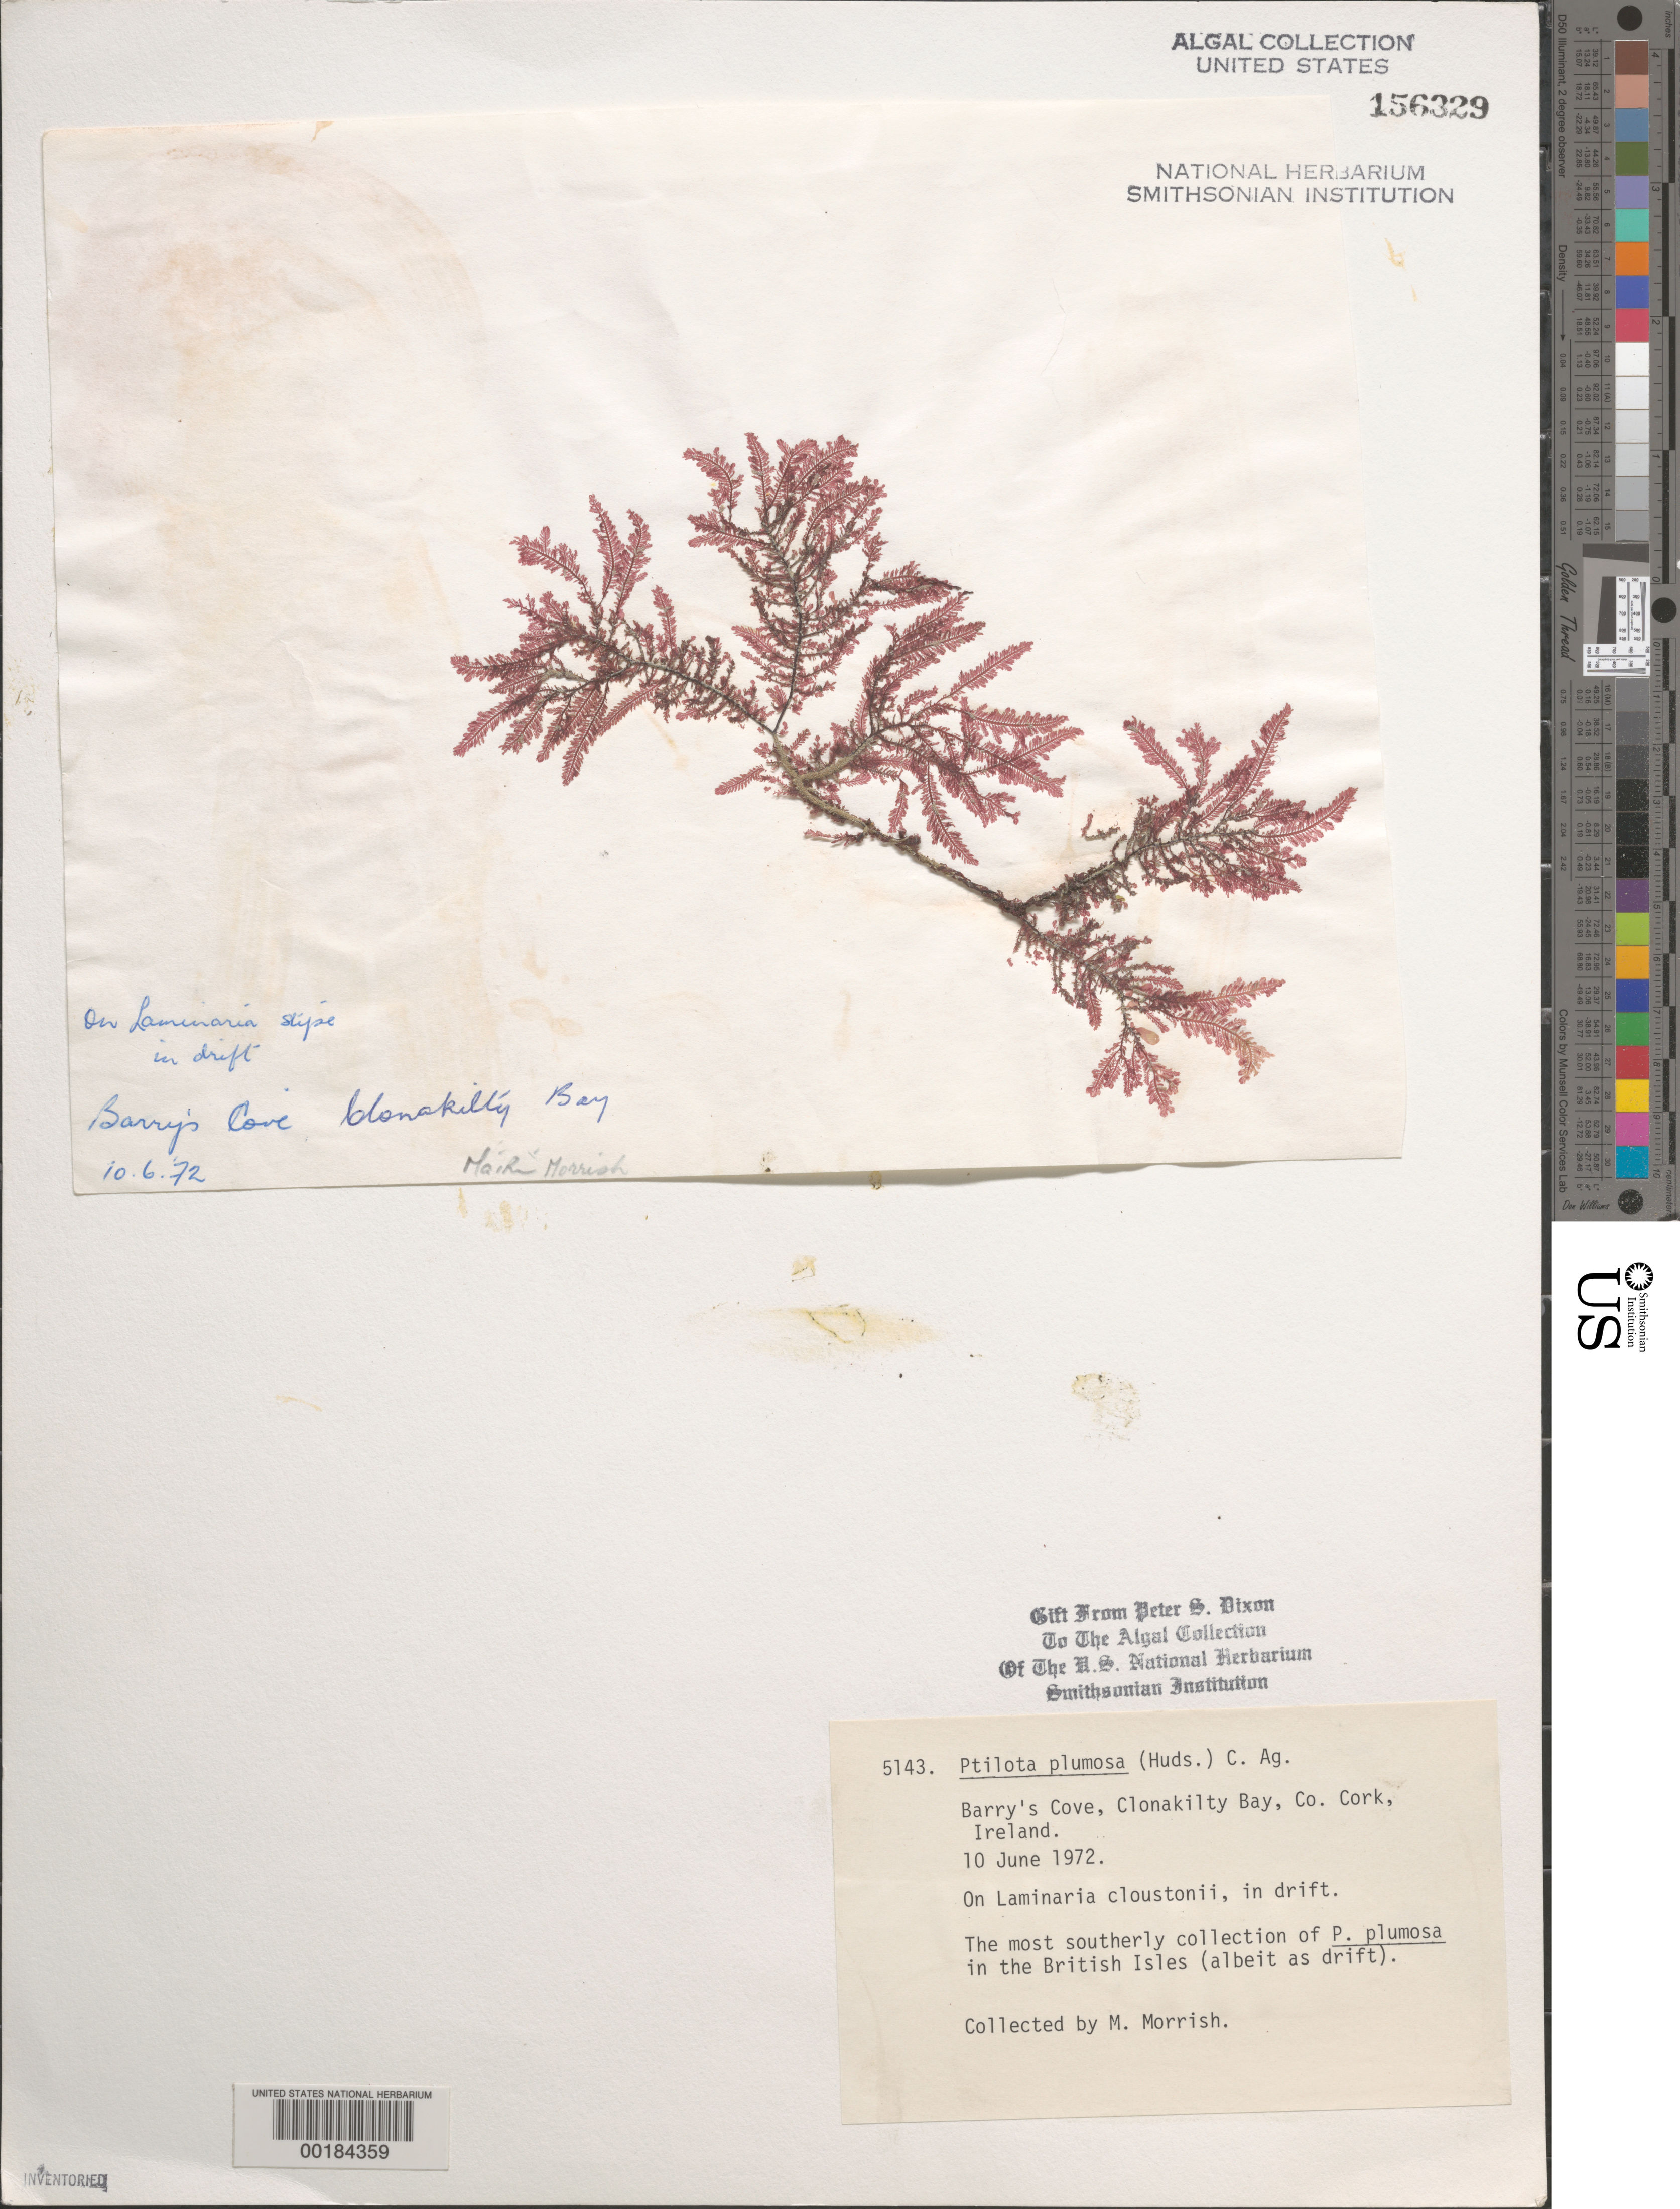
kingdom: Plantae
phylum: Rhodophyta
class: Florideophyceae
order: Ceramiales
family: Wrangeliaceae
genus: Ptilota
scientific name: Ptilota gunneri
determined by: Algae name updating Project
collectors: M. Morrish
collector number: PSD 5143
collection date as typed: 10 Jun 1972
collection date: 1972-06-10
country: Ireland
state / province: Munster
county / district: Cork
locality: Barry's Cove, Clonakilty Bay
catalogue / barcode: US 156329